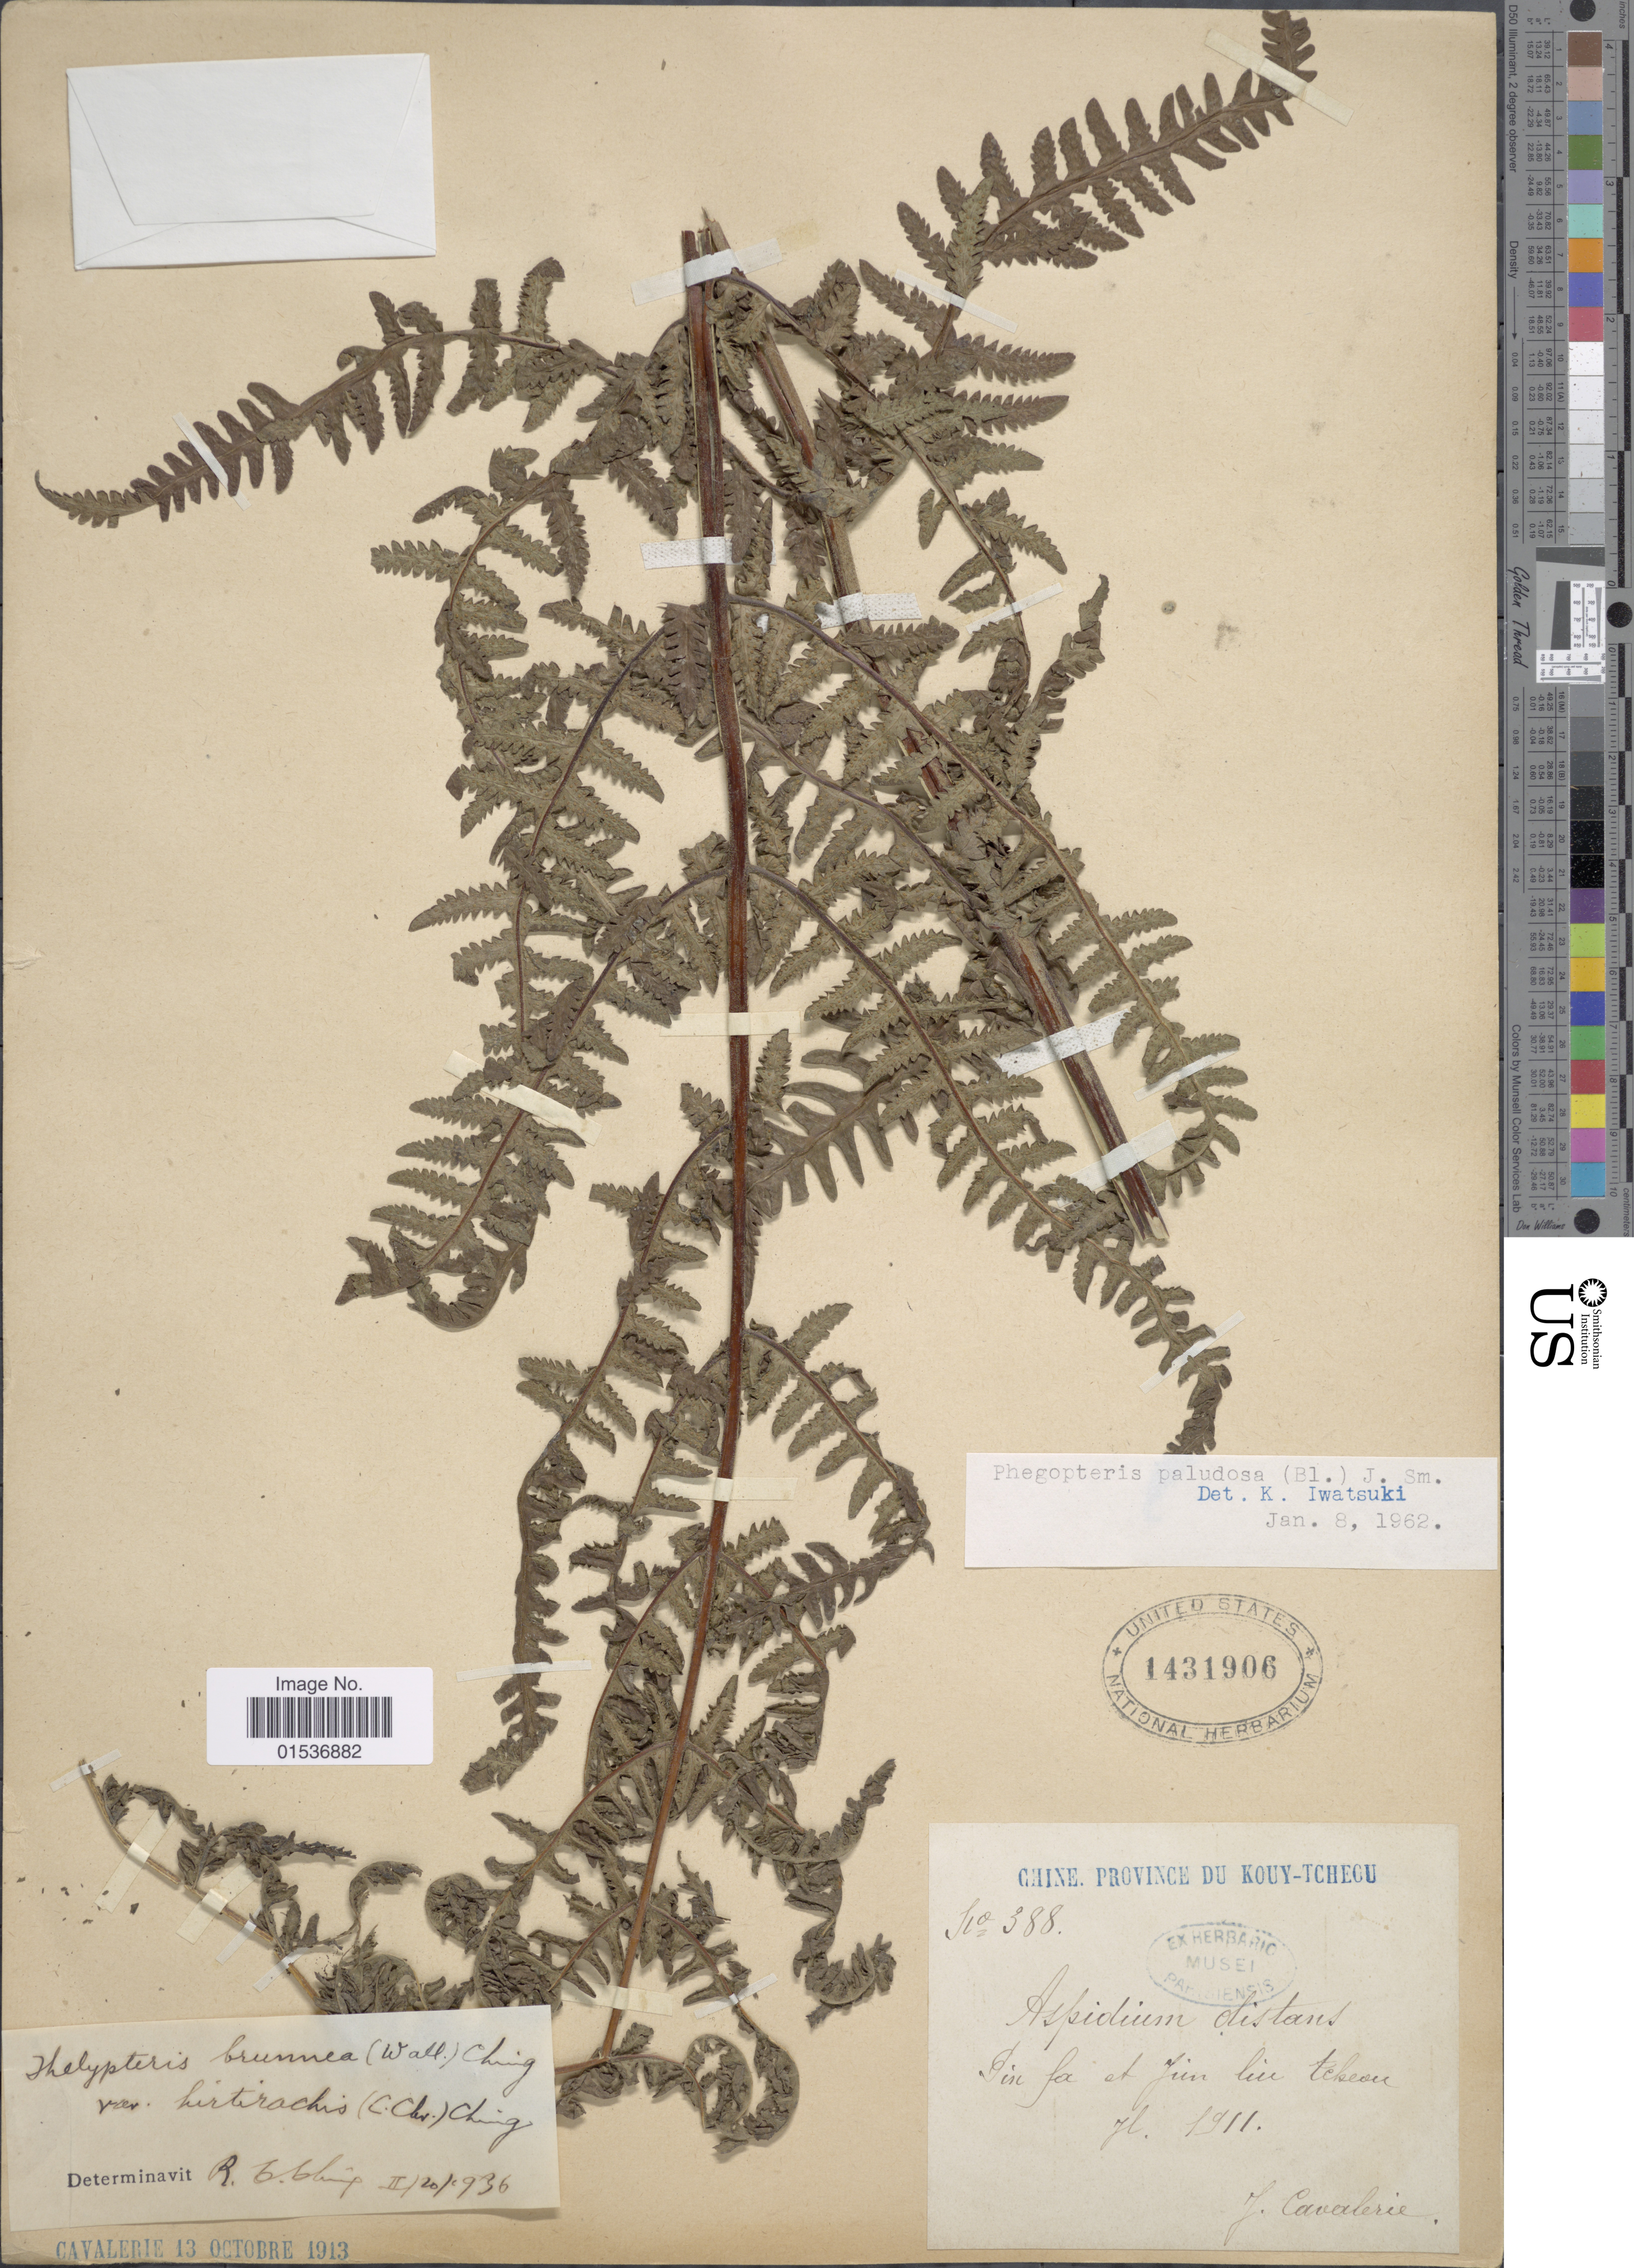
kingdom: Plantae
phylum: Tracheophyta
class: Polypodiopsida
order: Polypodiales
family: Thelypteridaceae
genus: Pseudophegopteris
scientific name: Pseudophegopteris paludosa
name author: (Blume) Ching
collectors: J. Cavalerie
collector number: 388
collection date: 1911-07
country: China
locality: Chine, Province du Kouy-Tcecu. Fin fa er Jn liu tcheu. [interpreted]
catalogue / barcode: US 1431906